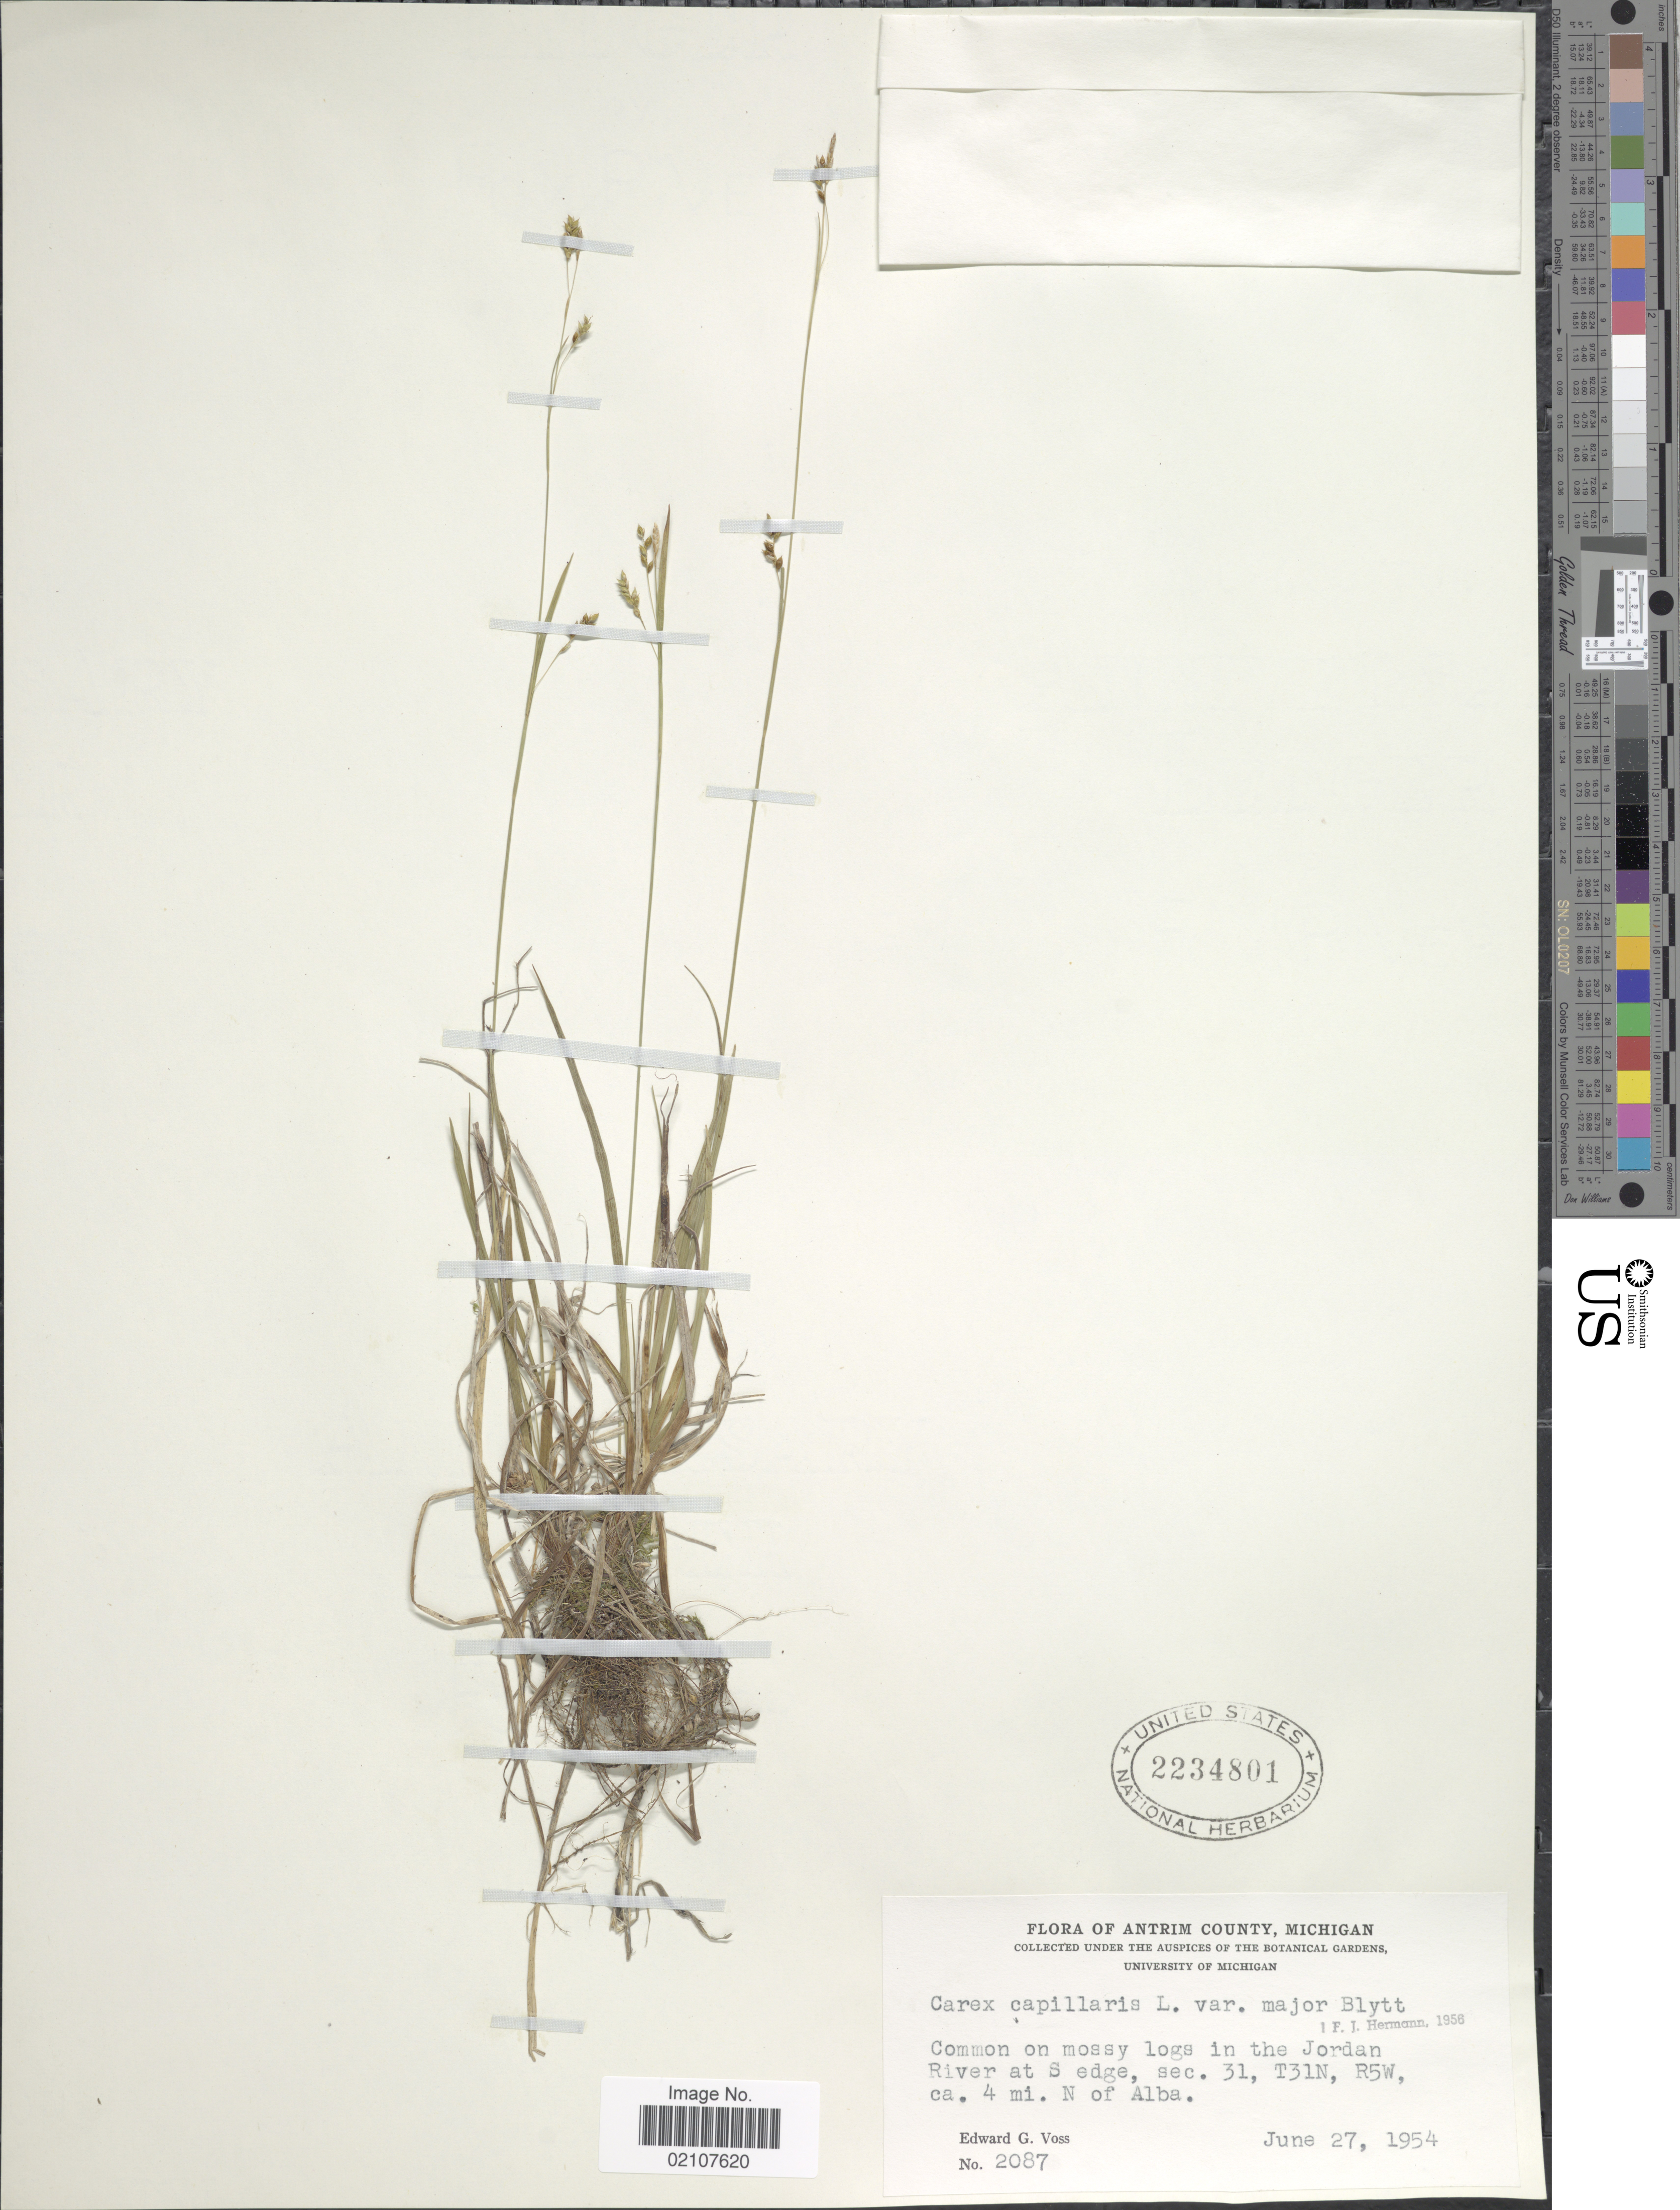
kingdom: Plantae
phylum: Tracheophyta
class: Liliopsida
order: Poales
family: Cyperaceae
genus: Carex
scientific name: Carex capillaris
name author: L.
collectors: E. G. Voss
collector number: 2087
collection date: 1954-06-27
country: United States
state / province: Michigan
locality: Antram County, On mossy logs in the Jordan River at S edge, Ca. 4 mi. N of Alba. Sec.31, T31N, R5W.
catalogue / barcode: US 2234801